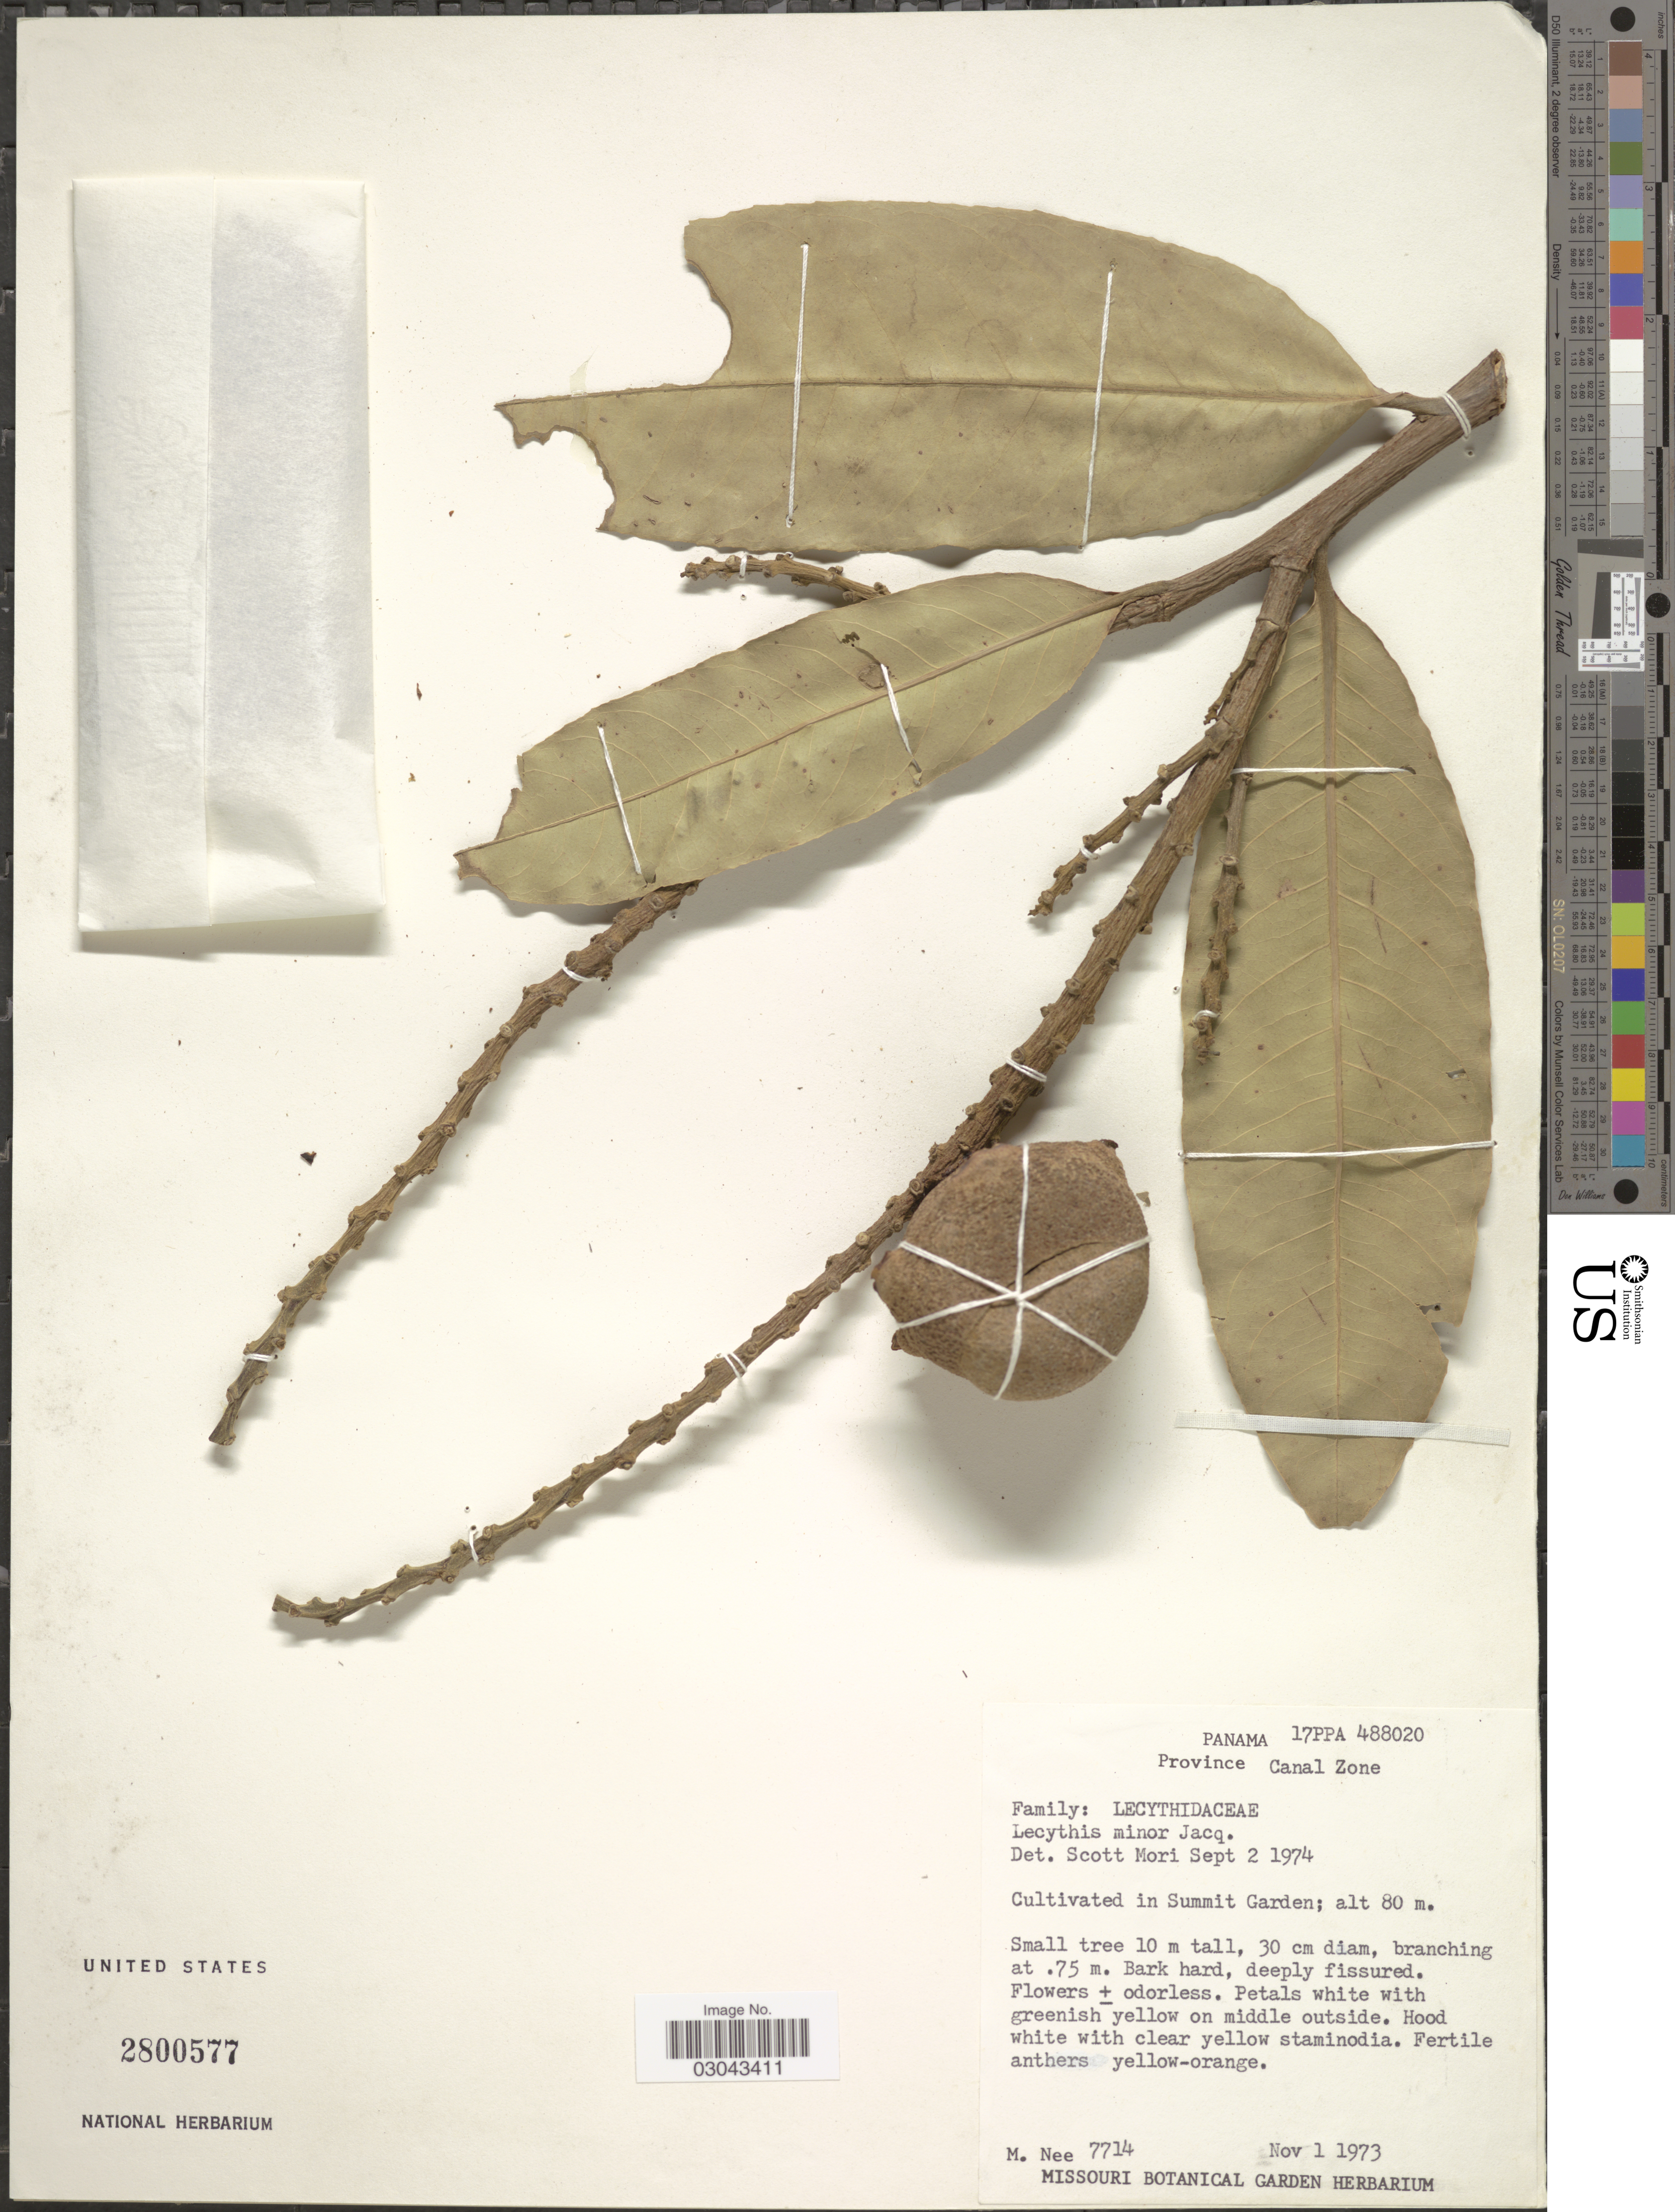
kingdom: Plantae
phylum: Tracheophyta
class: Magnoliopsida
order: Ericales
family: Lecythidaceae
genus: Lecythis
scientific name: Lecythis minor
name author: Jacq.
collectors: M. Nee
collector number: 7714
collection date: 1973-11-01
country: Panama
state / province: Colón / Panamá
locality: Province Canal Zone, Cultivated in Summit Garden.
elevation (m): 80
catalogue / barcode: US 2800577